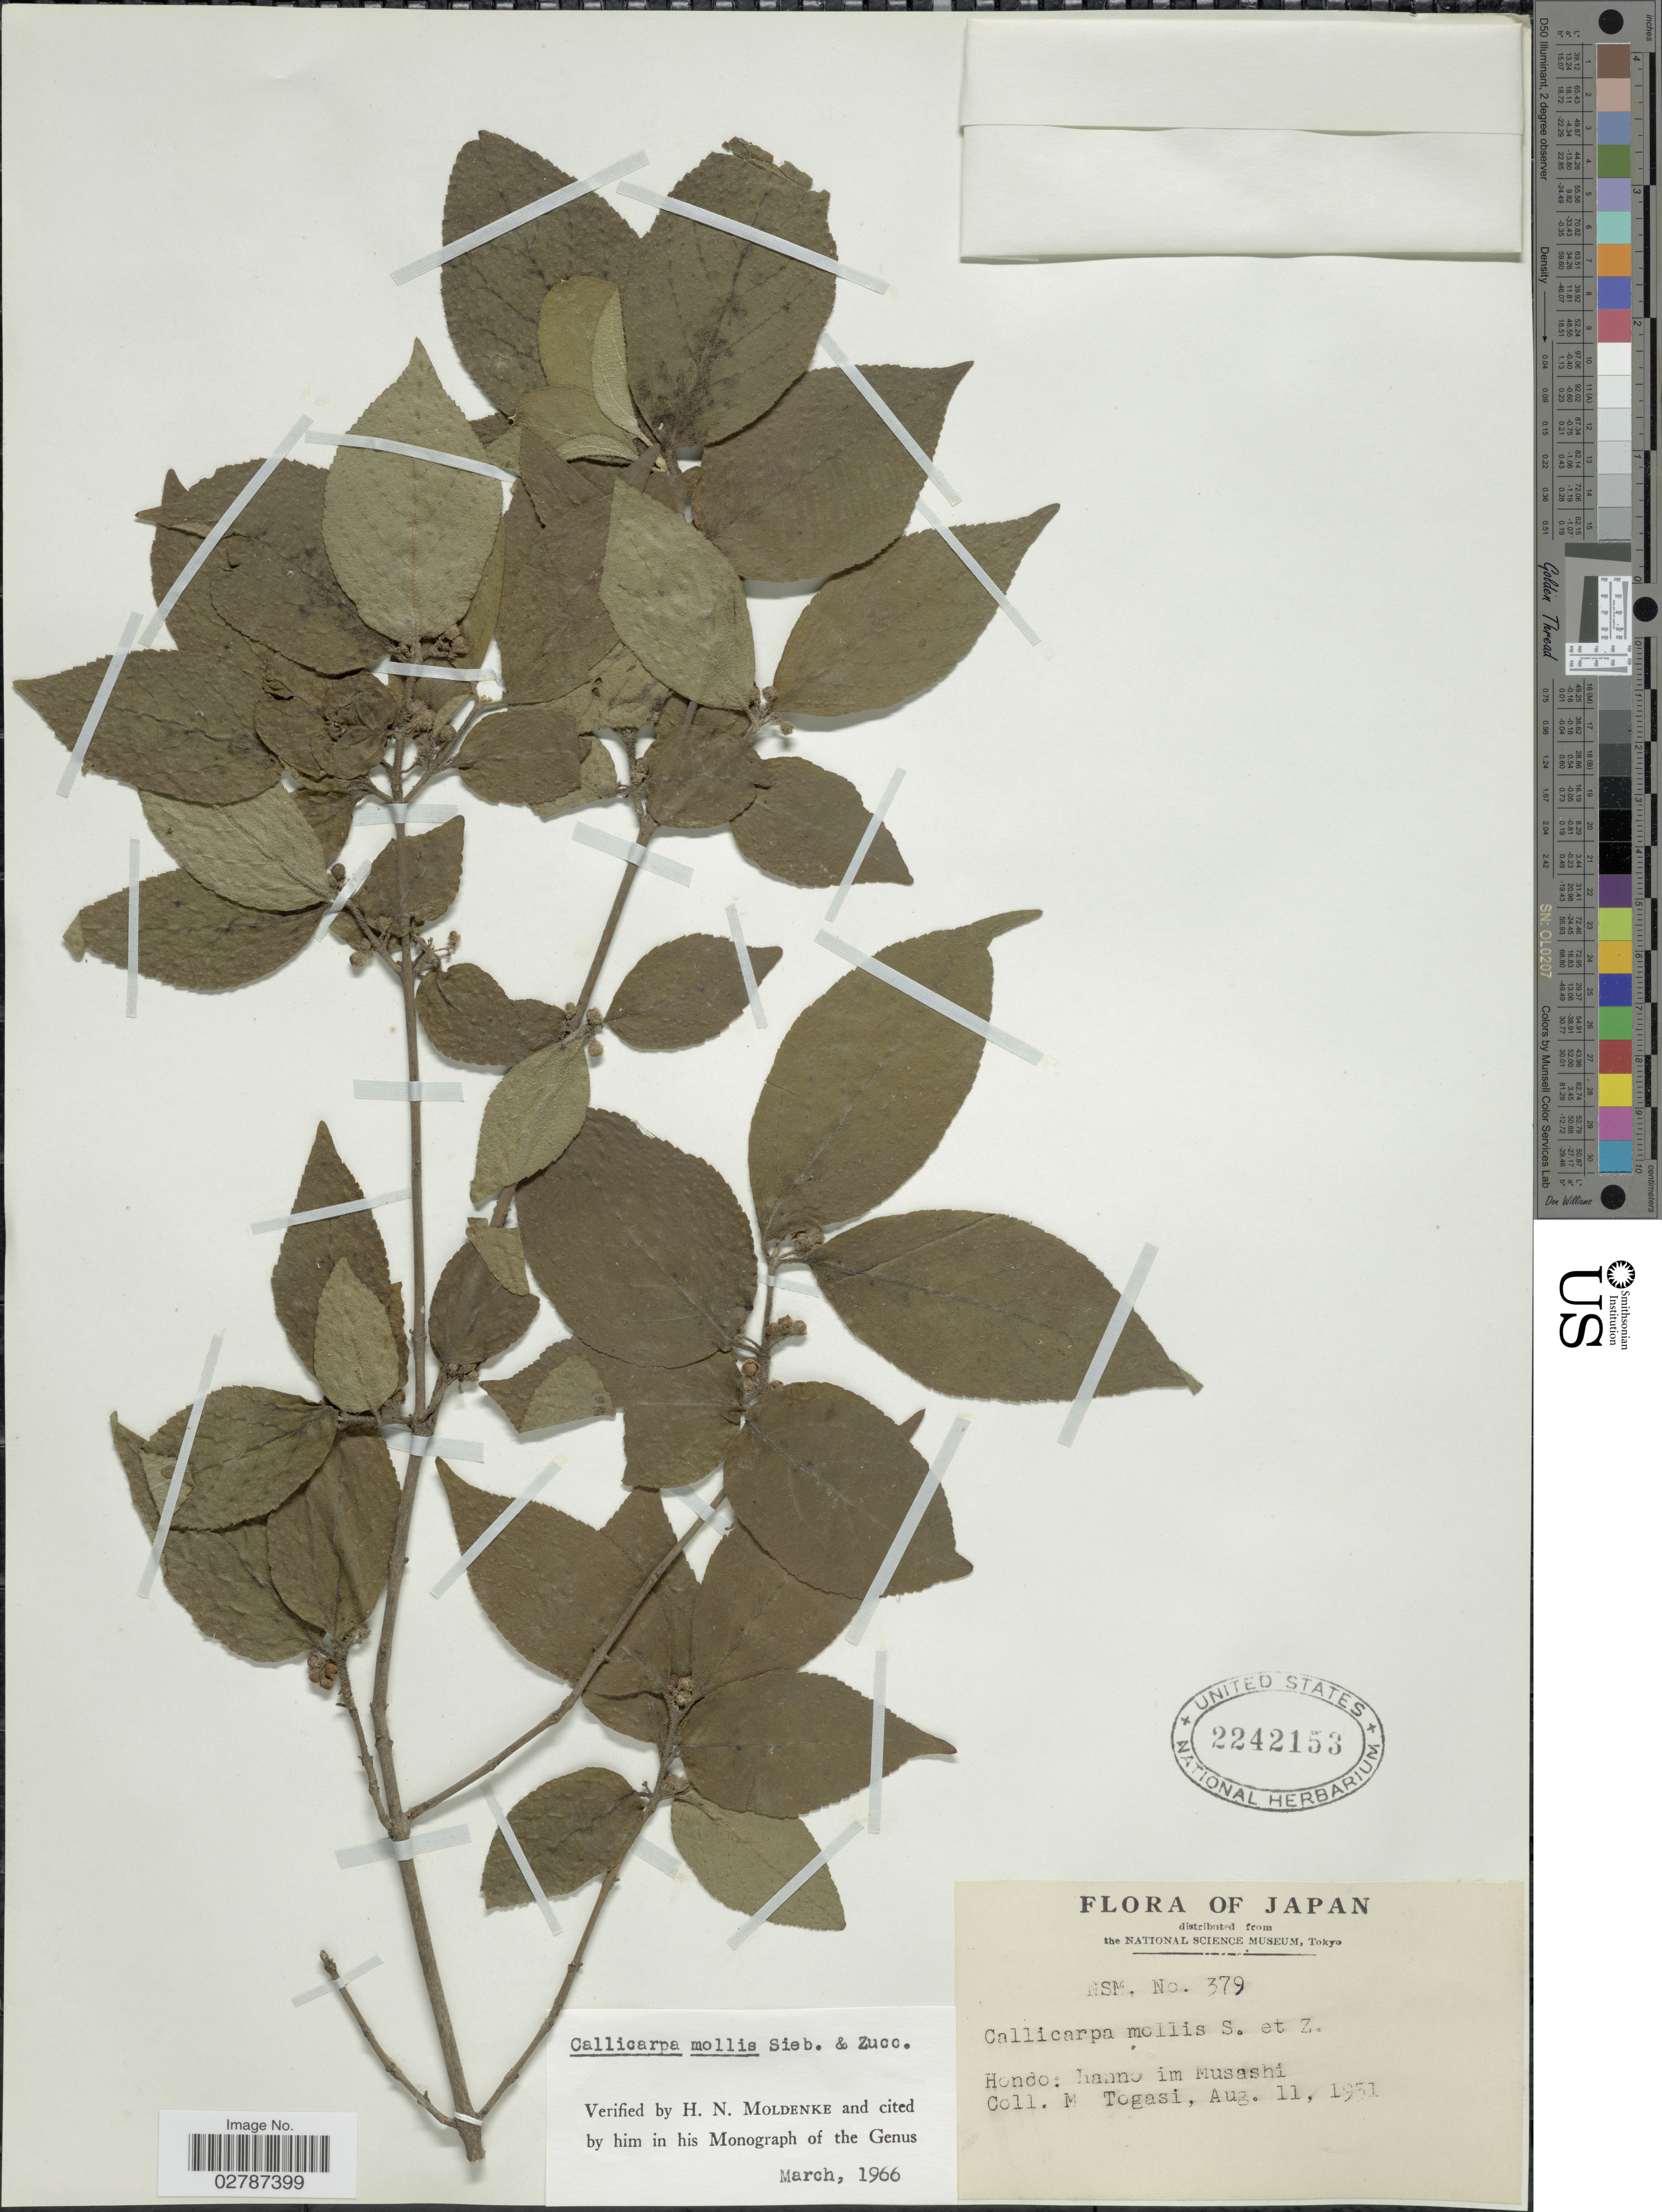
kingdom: Plantae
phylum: Tracheophyta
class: Magnoliopsida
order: Lamiales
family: Lamiaceae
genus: Callicarpa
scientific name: Callicarpa mollis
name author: Siebold & Zucc.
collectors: M. Togasi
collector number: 379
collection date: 1951-08-11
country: Japan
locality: Hondo: hanno im Musashi.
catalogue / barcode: US 2242153